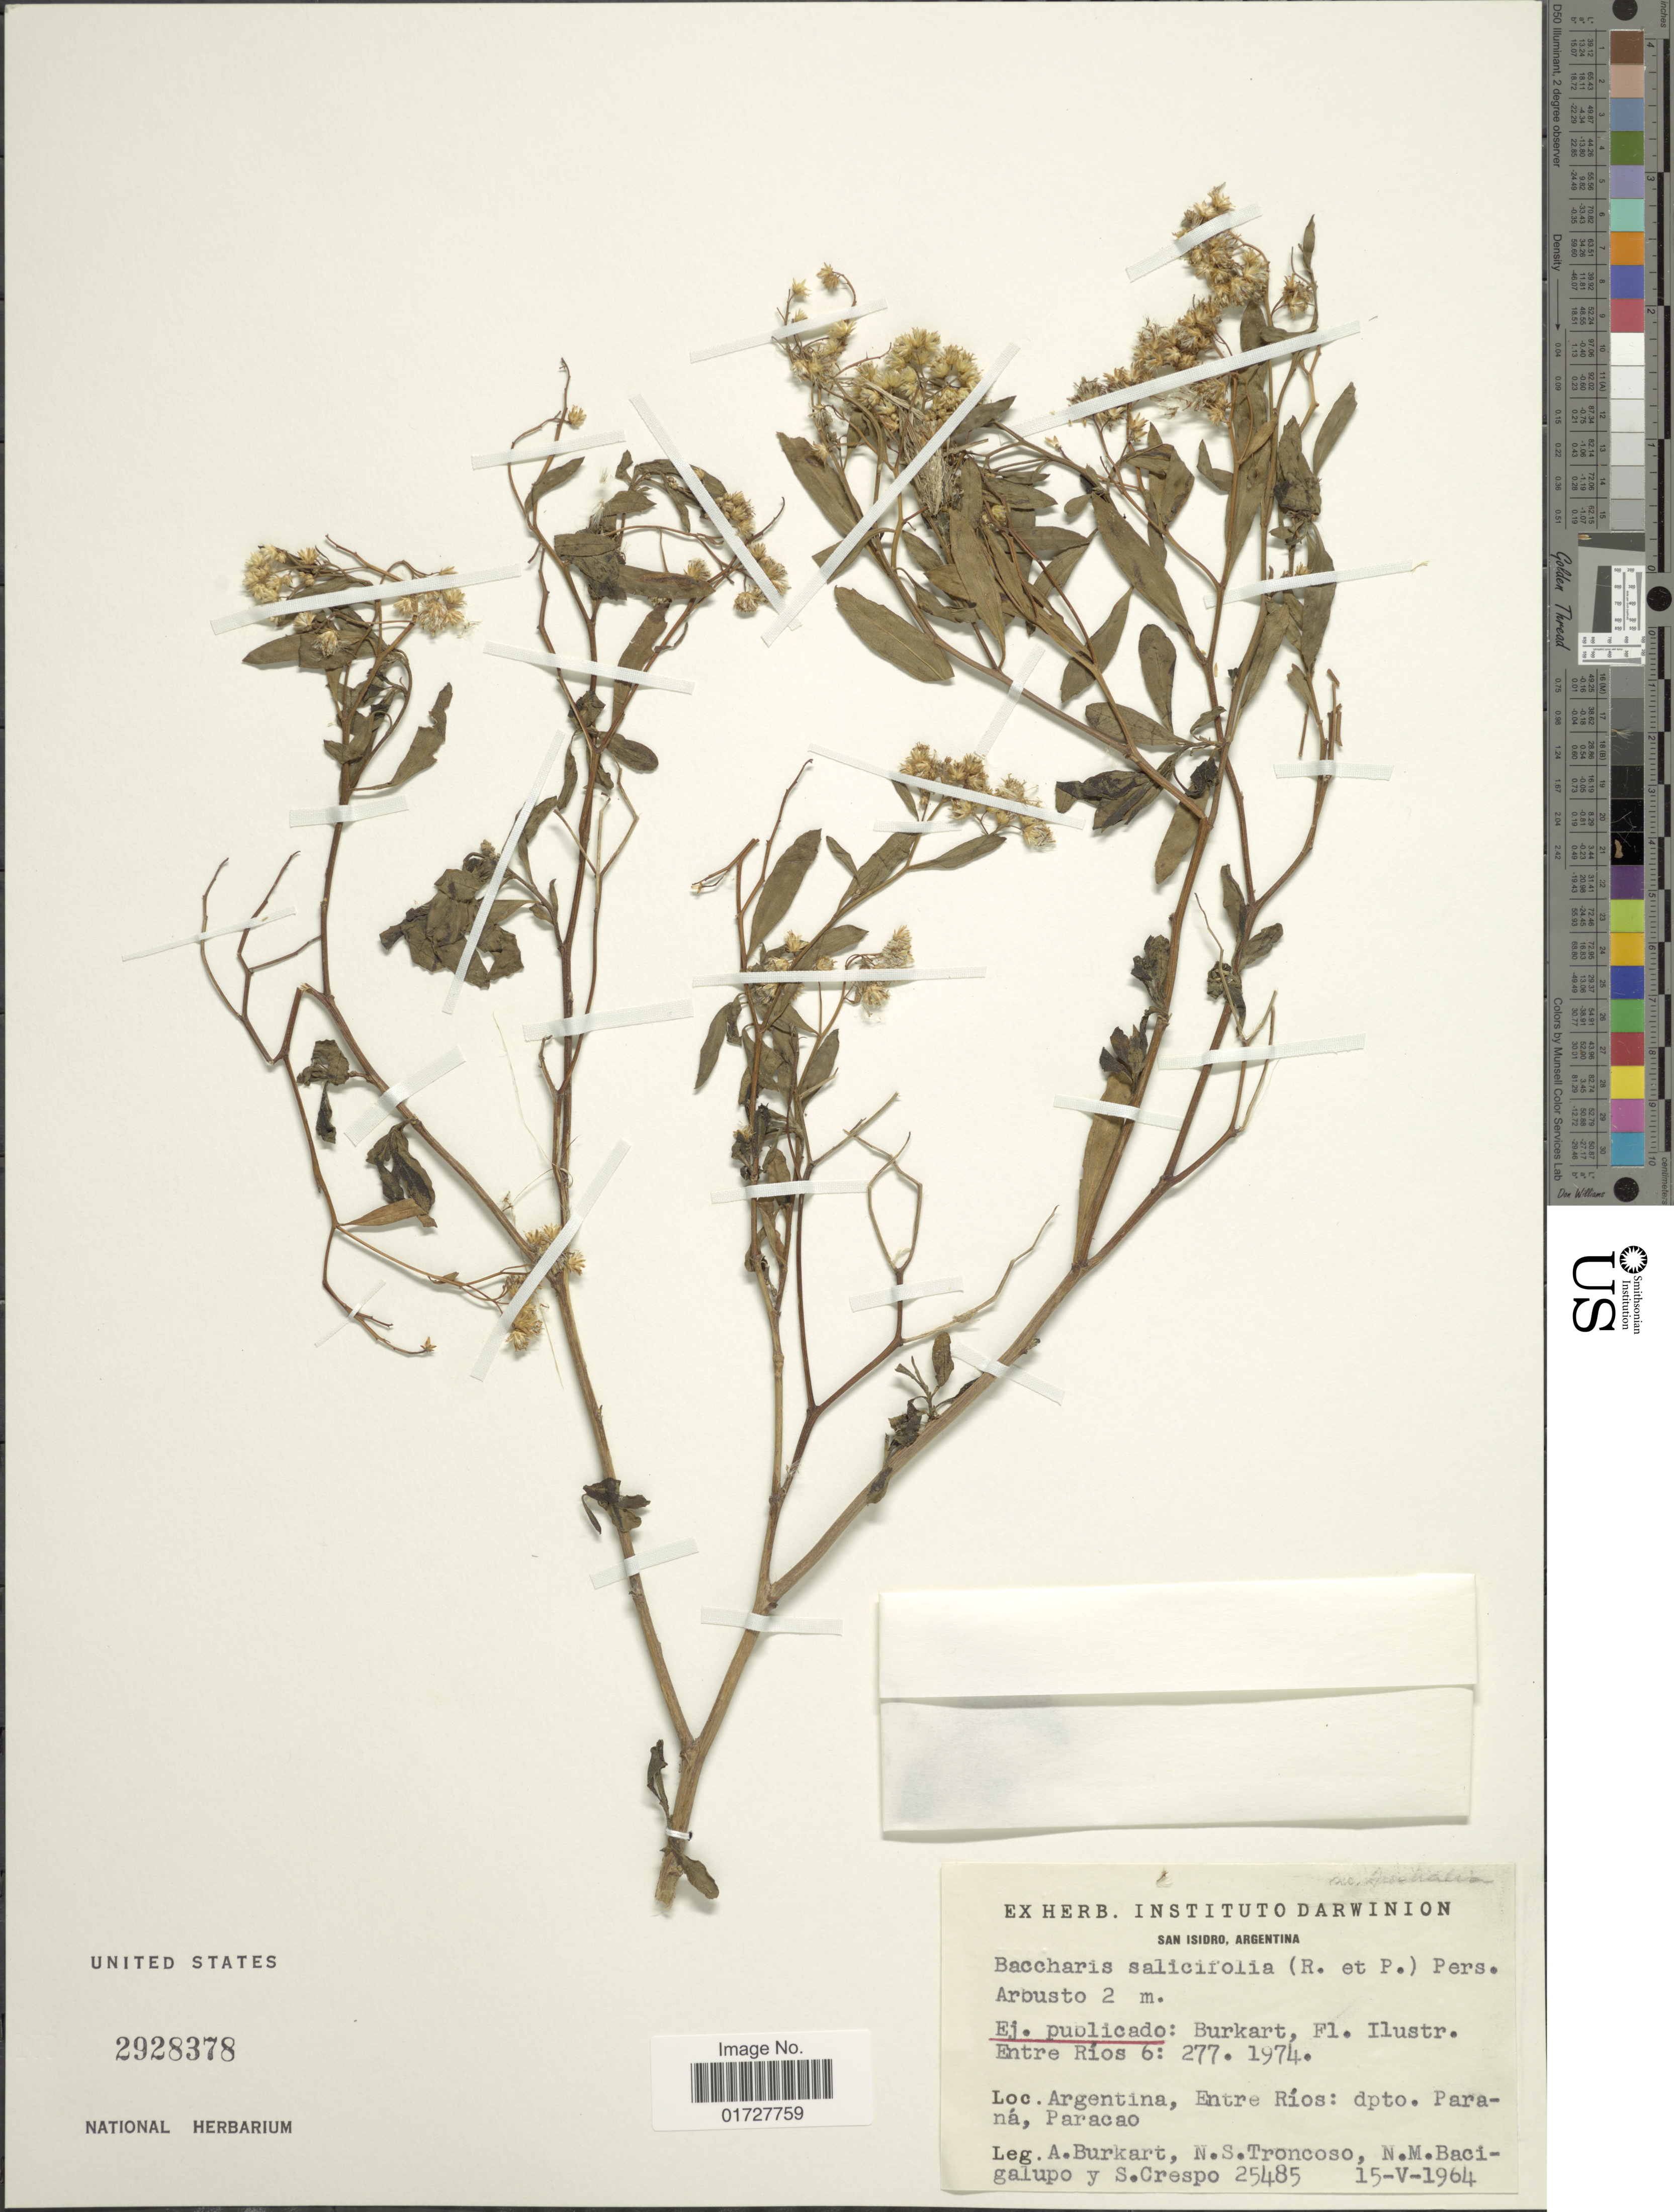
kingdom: Plantae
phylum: Tracheophyta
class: Magnoliopsida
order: Asterales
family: Asteraceae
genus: Baccharis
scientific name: Baccharis salicifolia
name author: (Ruiz & Pav.) Pers.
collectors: A. E. Burkart, N. Troncoso, N. M. Bacigalupo & S. Crespo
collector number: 25485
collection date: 1964-05-15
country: Argentina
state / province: Entre Rios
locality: Dpto. Parana, Paracao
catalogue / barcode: US 2928378